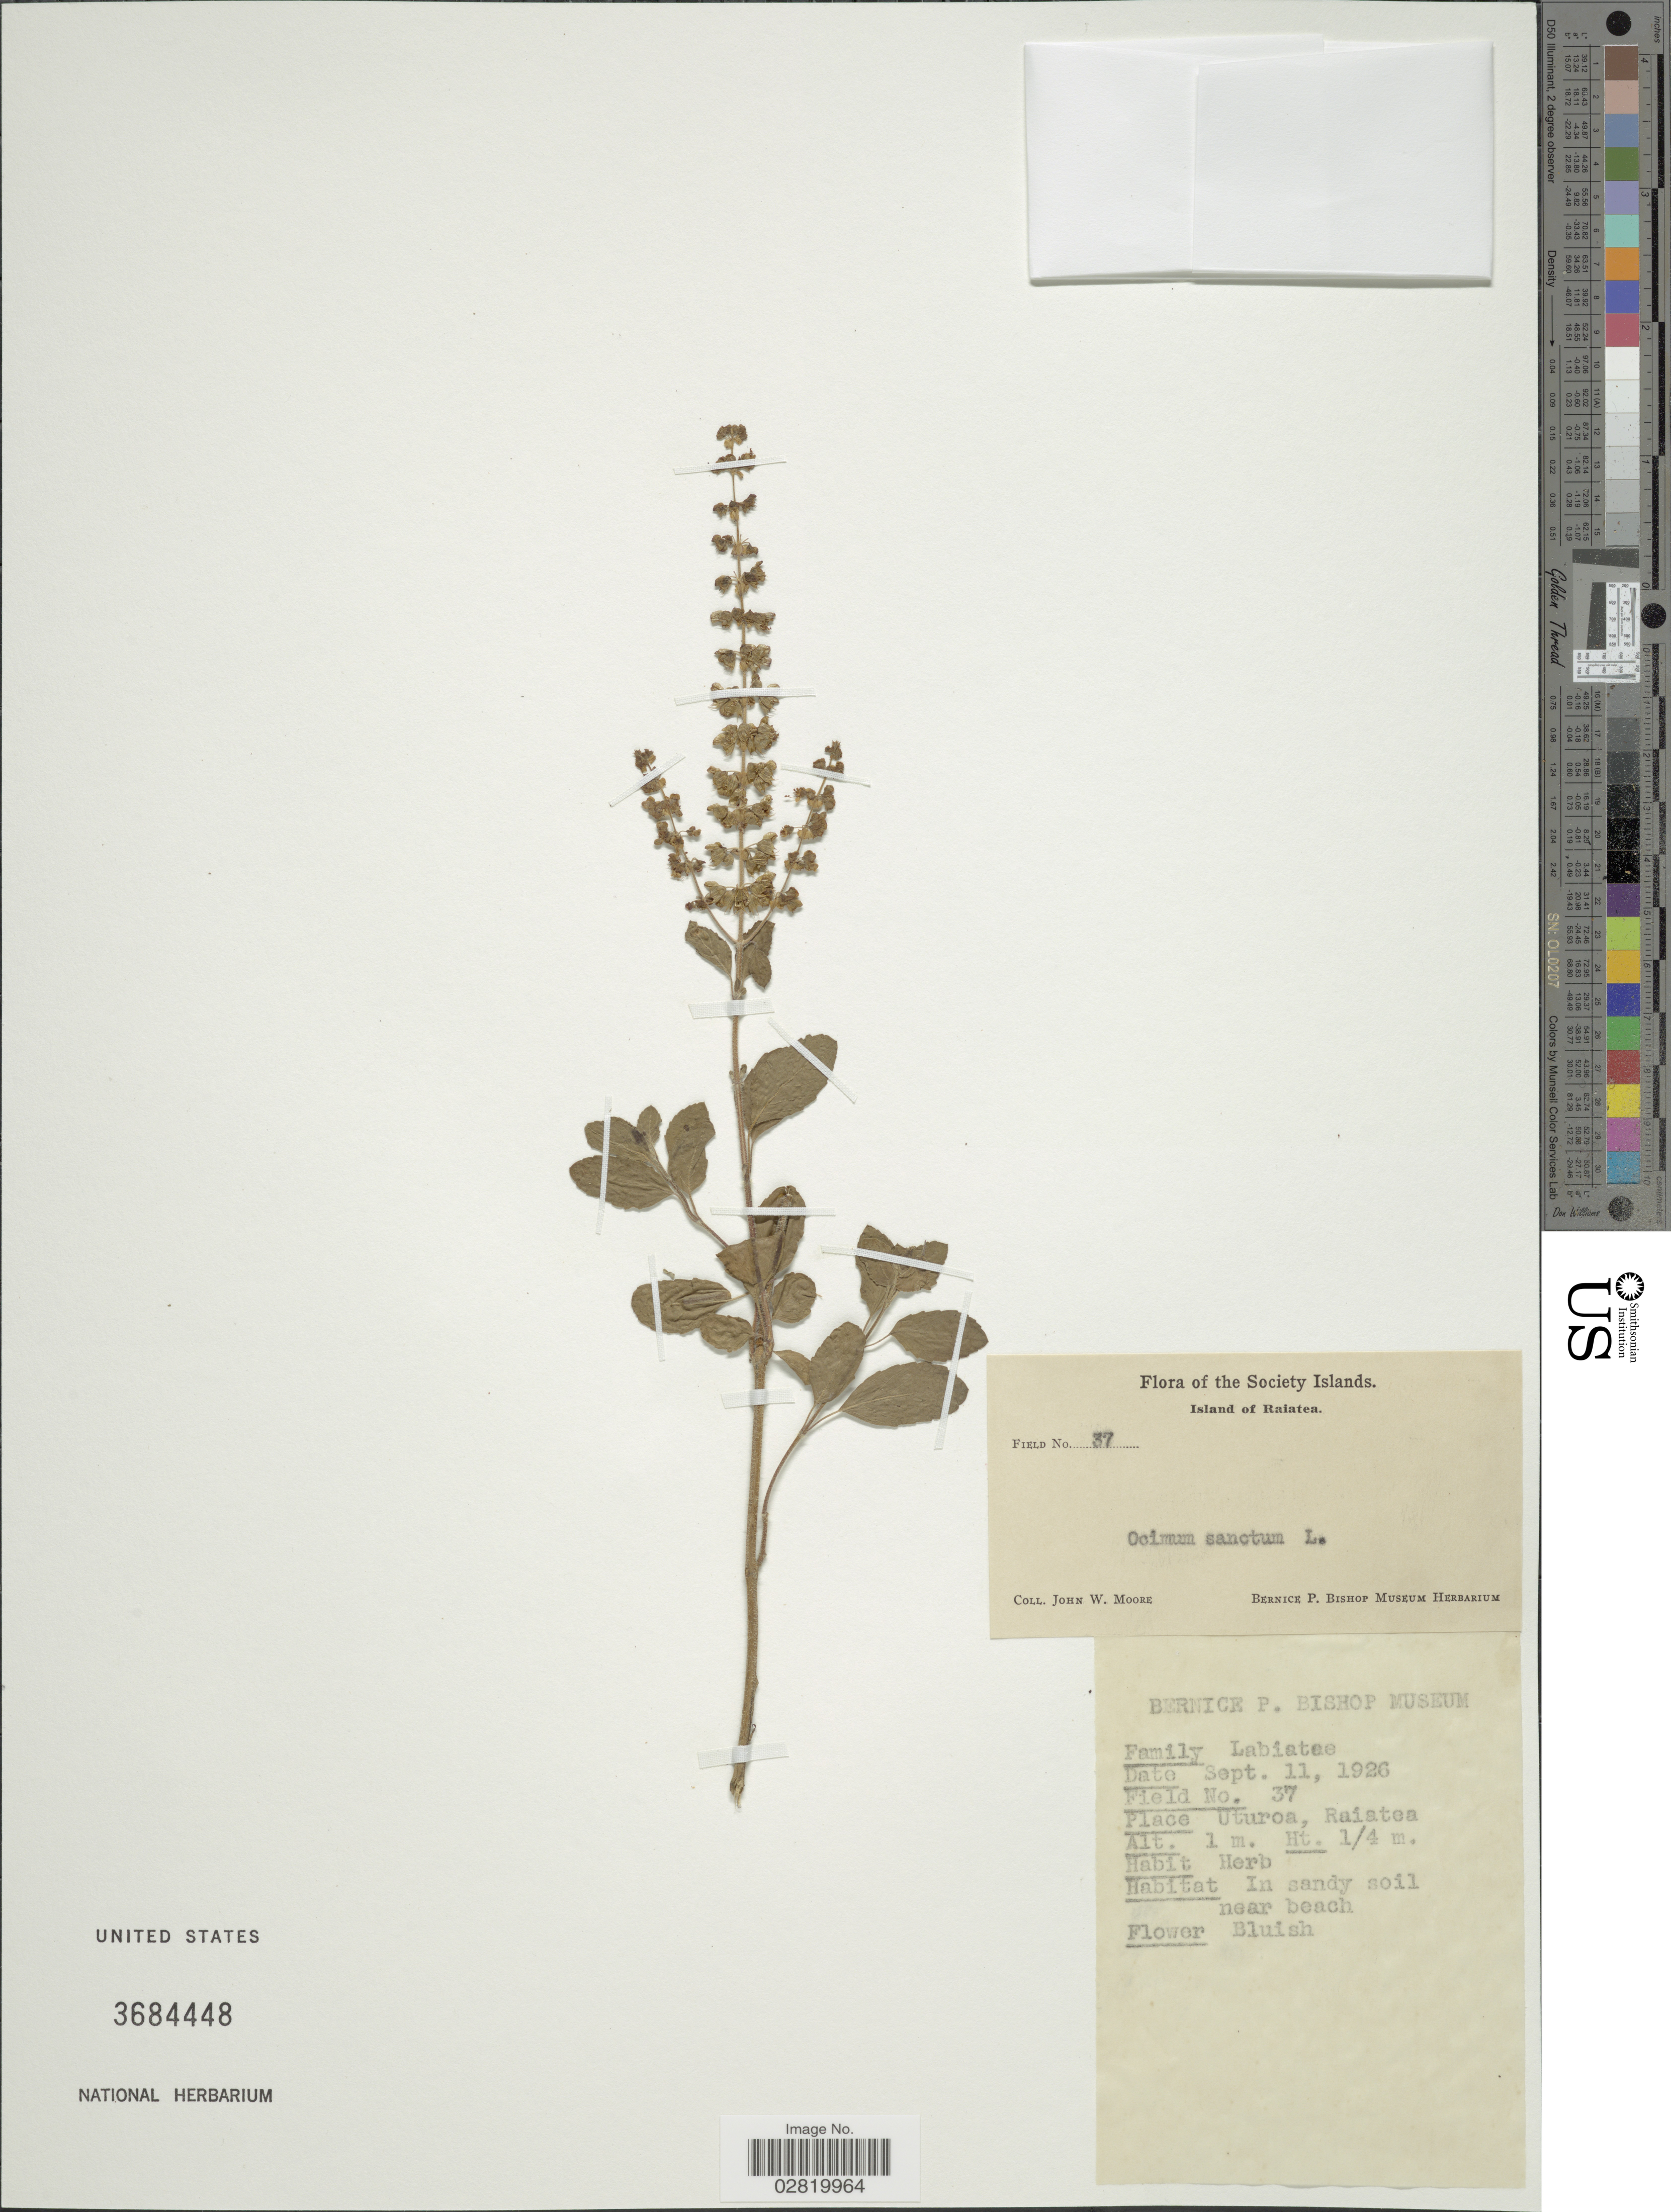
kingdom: Plantae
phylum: Tracheophyta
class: Magnoliopsida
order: Lamiales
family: Lamiaceae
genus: Ocimum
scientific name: Ocimum tenuiflorum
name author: L.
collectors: J. Moore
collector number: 37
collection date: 1926-09-11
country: French Polynesia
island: Raiatea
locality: Society Islands, Island of Raiatea, Uturoa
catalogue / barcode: US 3684448